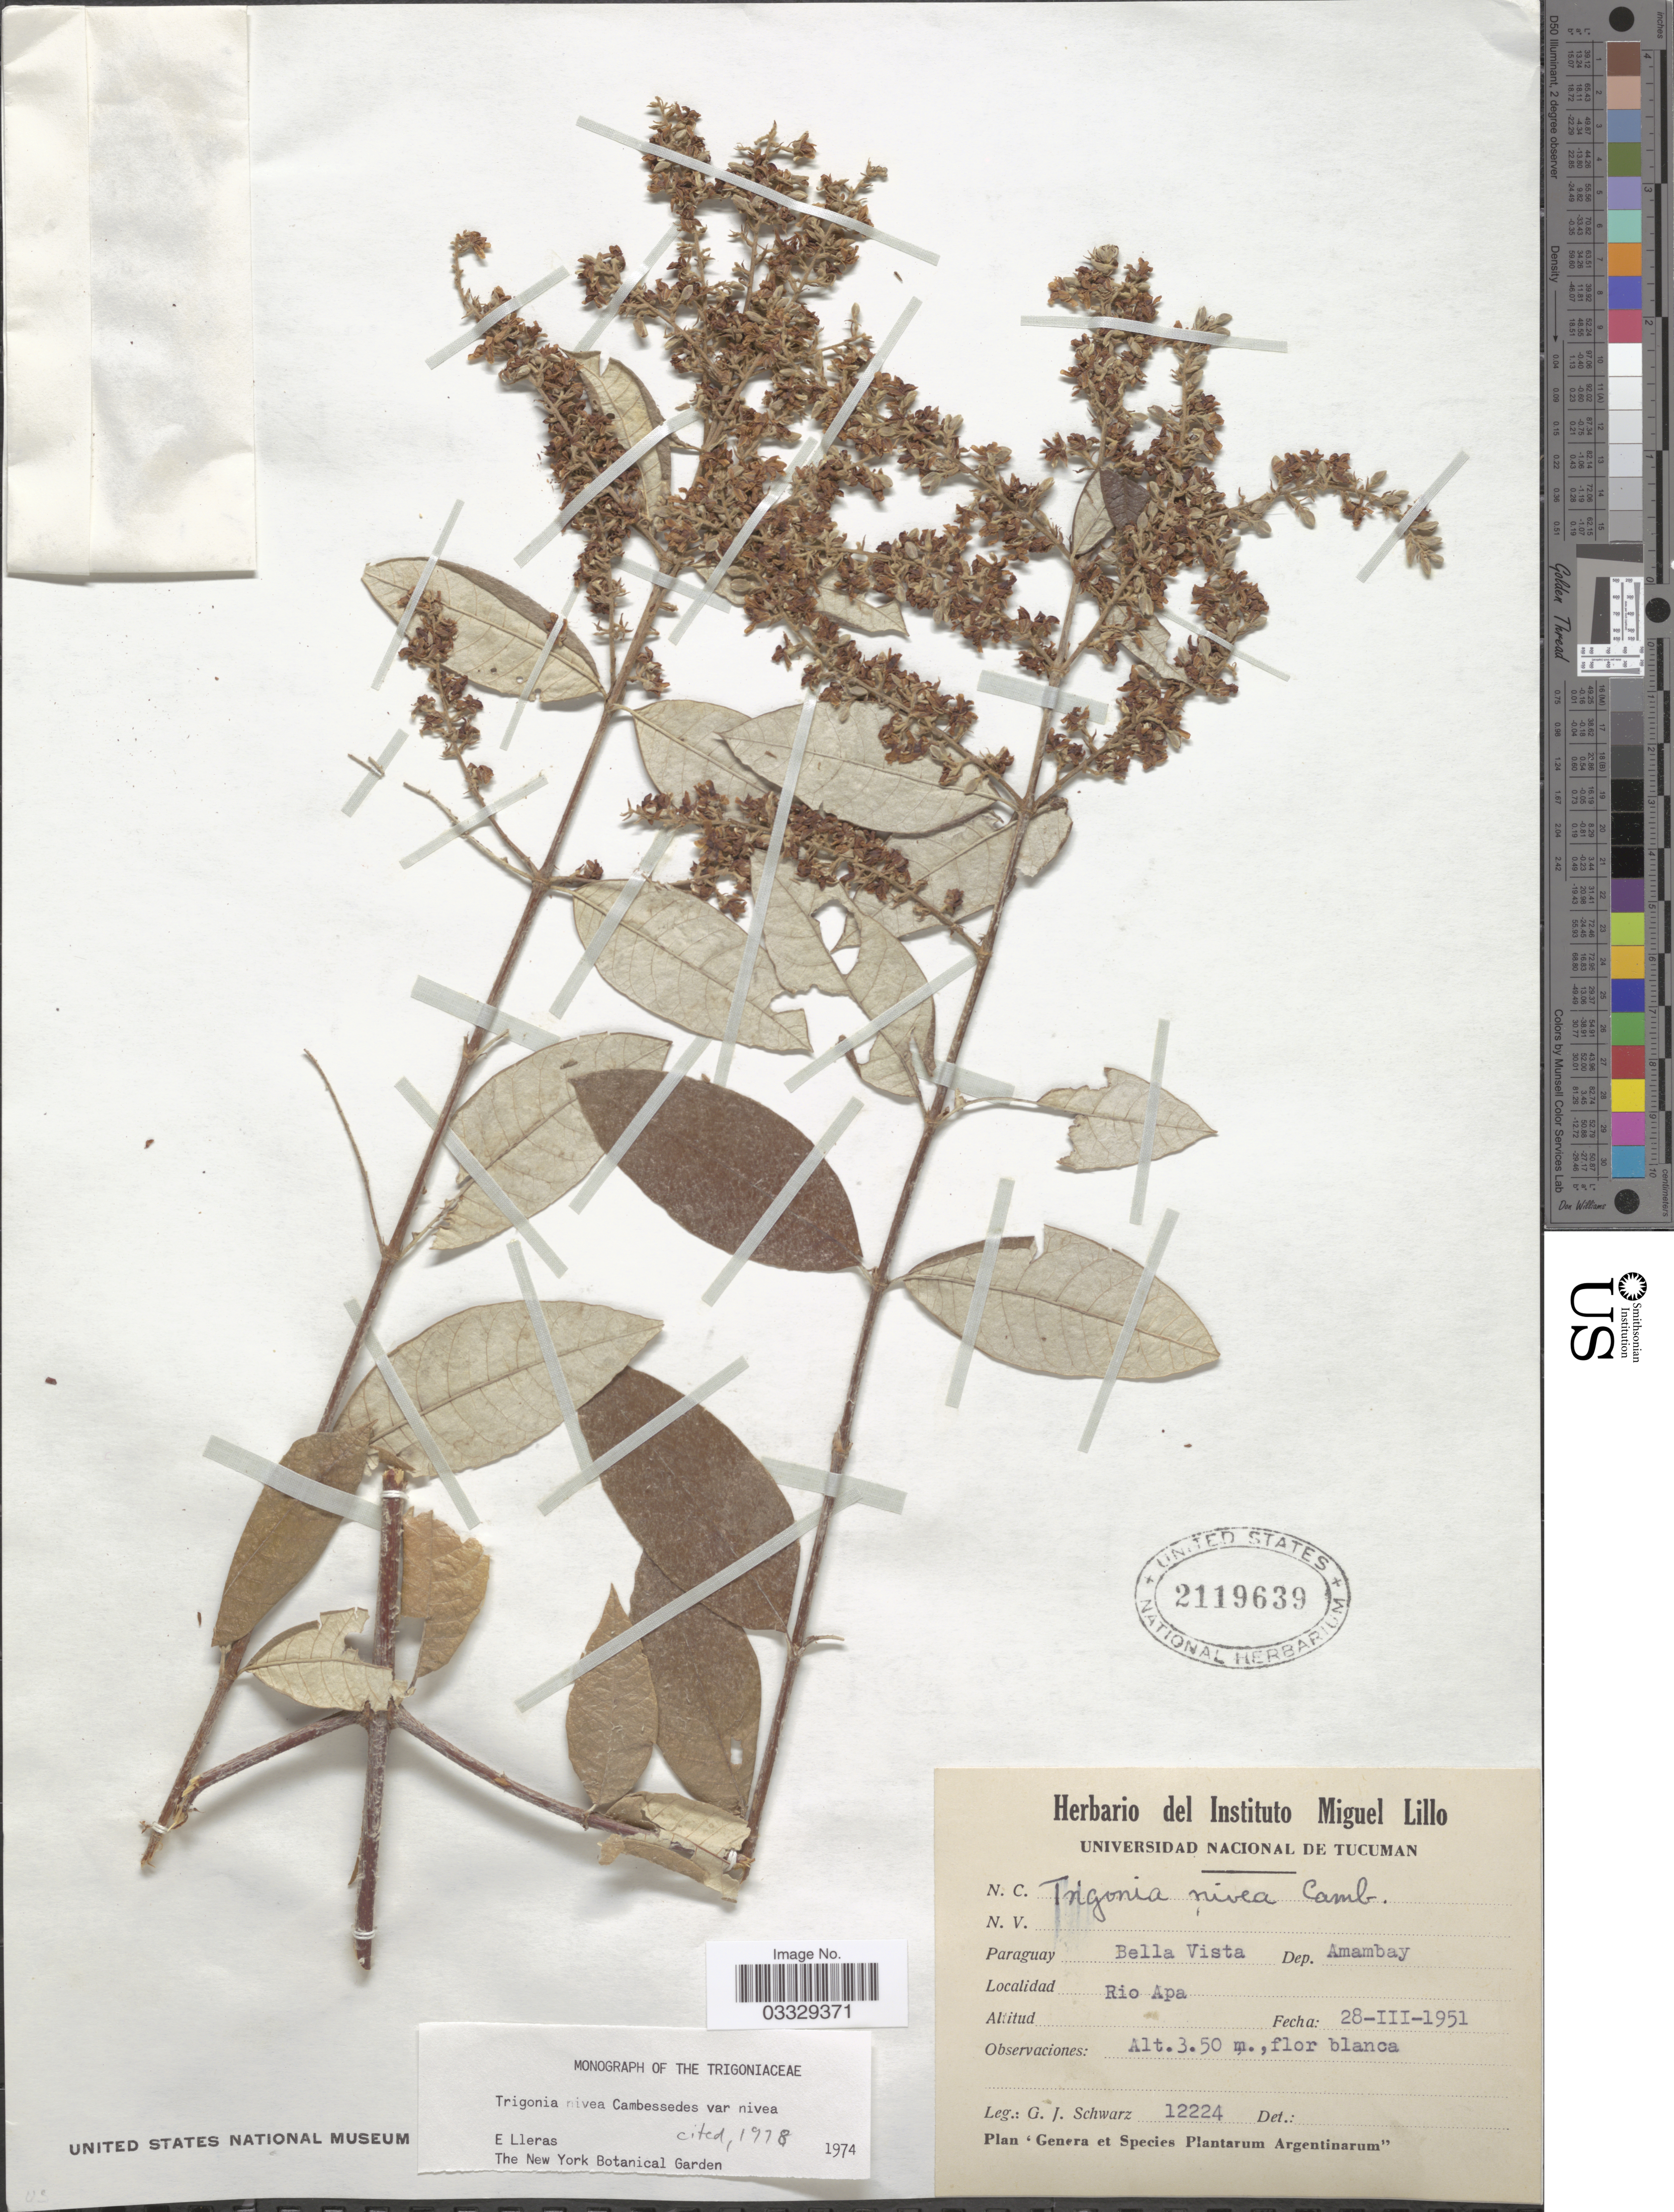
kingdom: Plantae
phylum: Tracheophyta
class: Magnoliopsida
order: Malpighiales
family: Trigoniaceae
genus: Trigonia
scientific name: Trigonia nivea var. nivea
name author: Cambess.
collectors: G. J. Schwarz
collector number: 12224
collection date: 1951-03-28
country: Paraguay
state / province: Amambay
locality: Bella Vista Dep. Amambay. Rio Apa.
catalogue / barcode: US 2119639